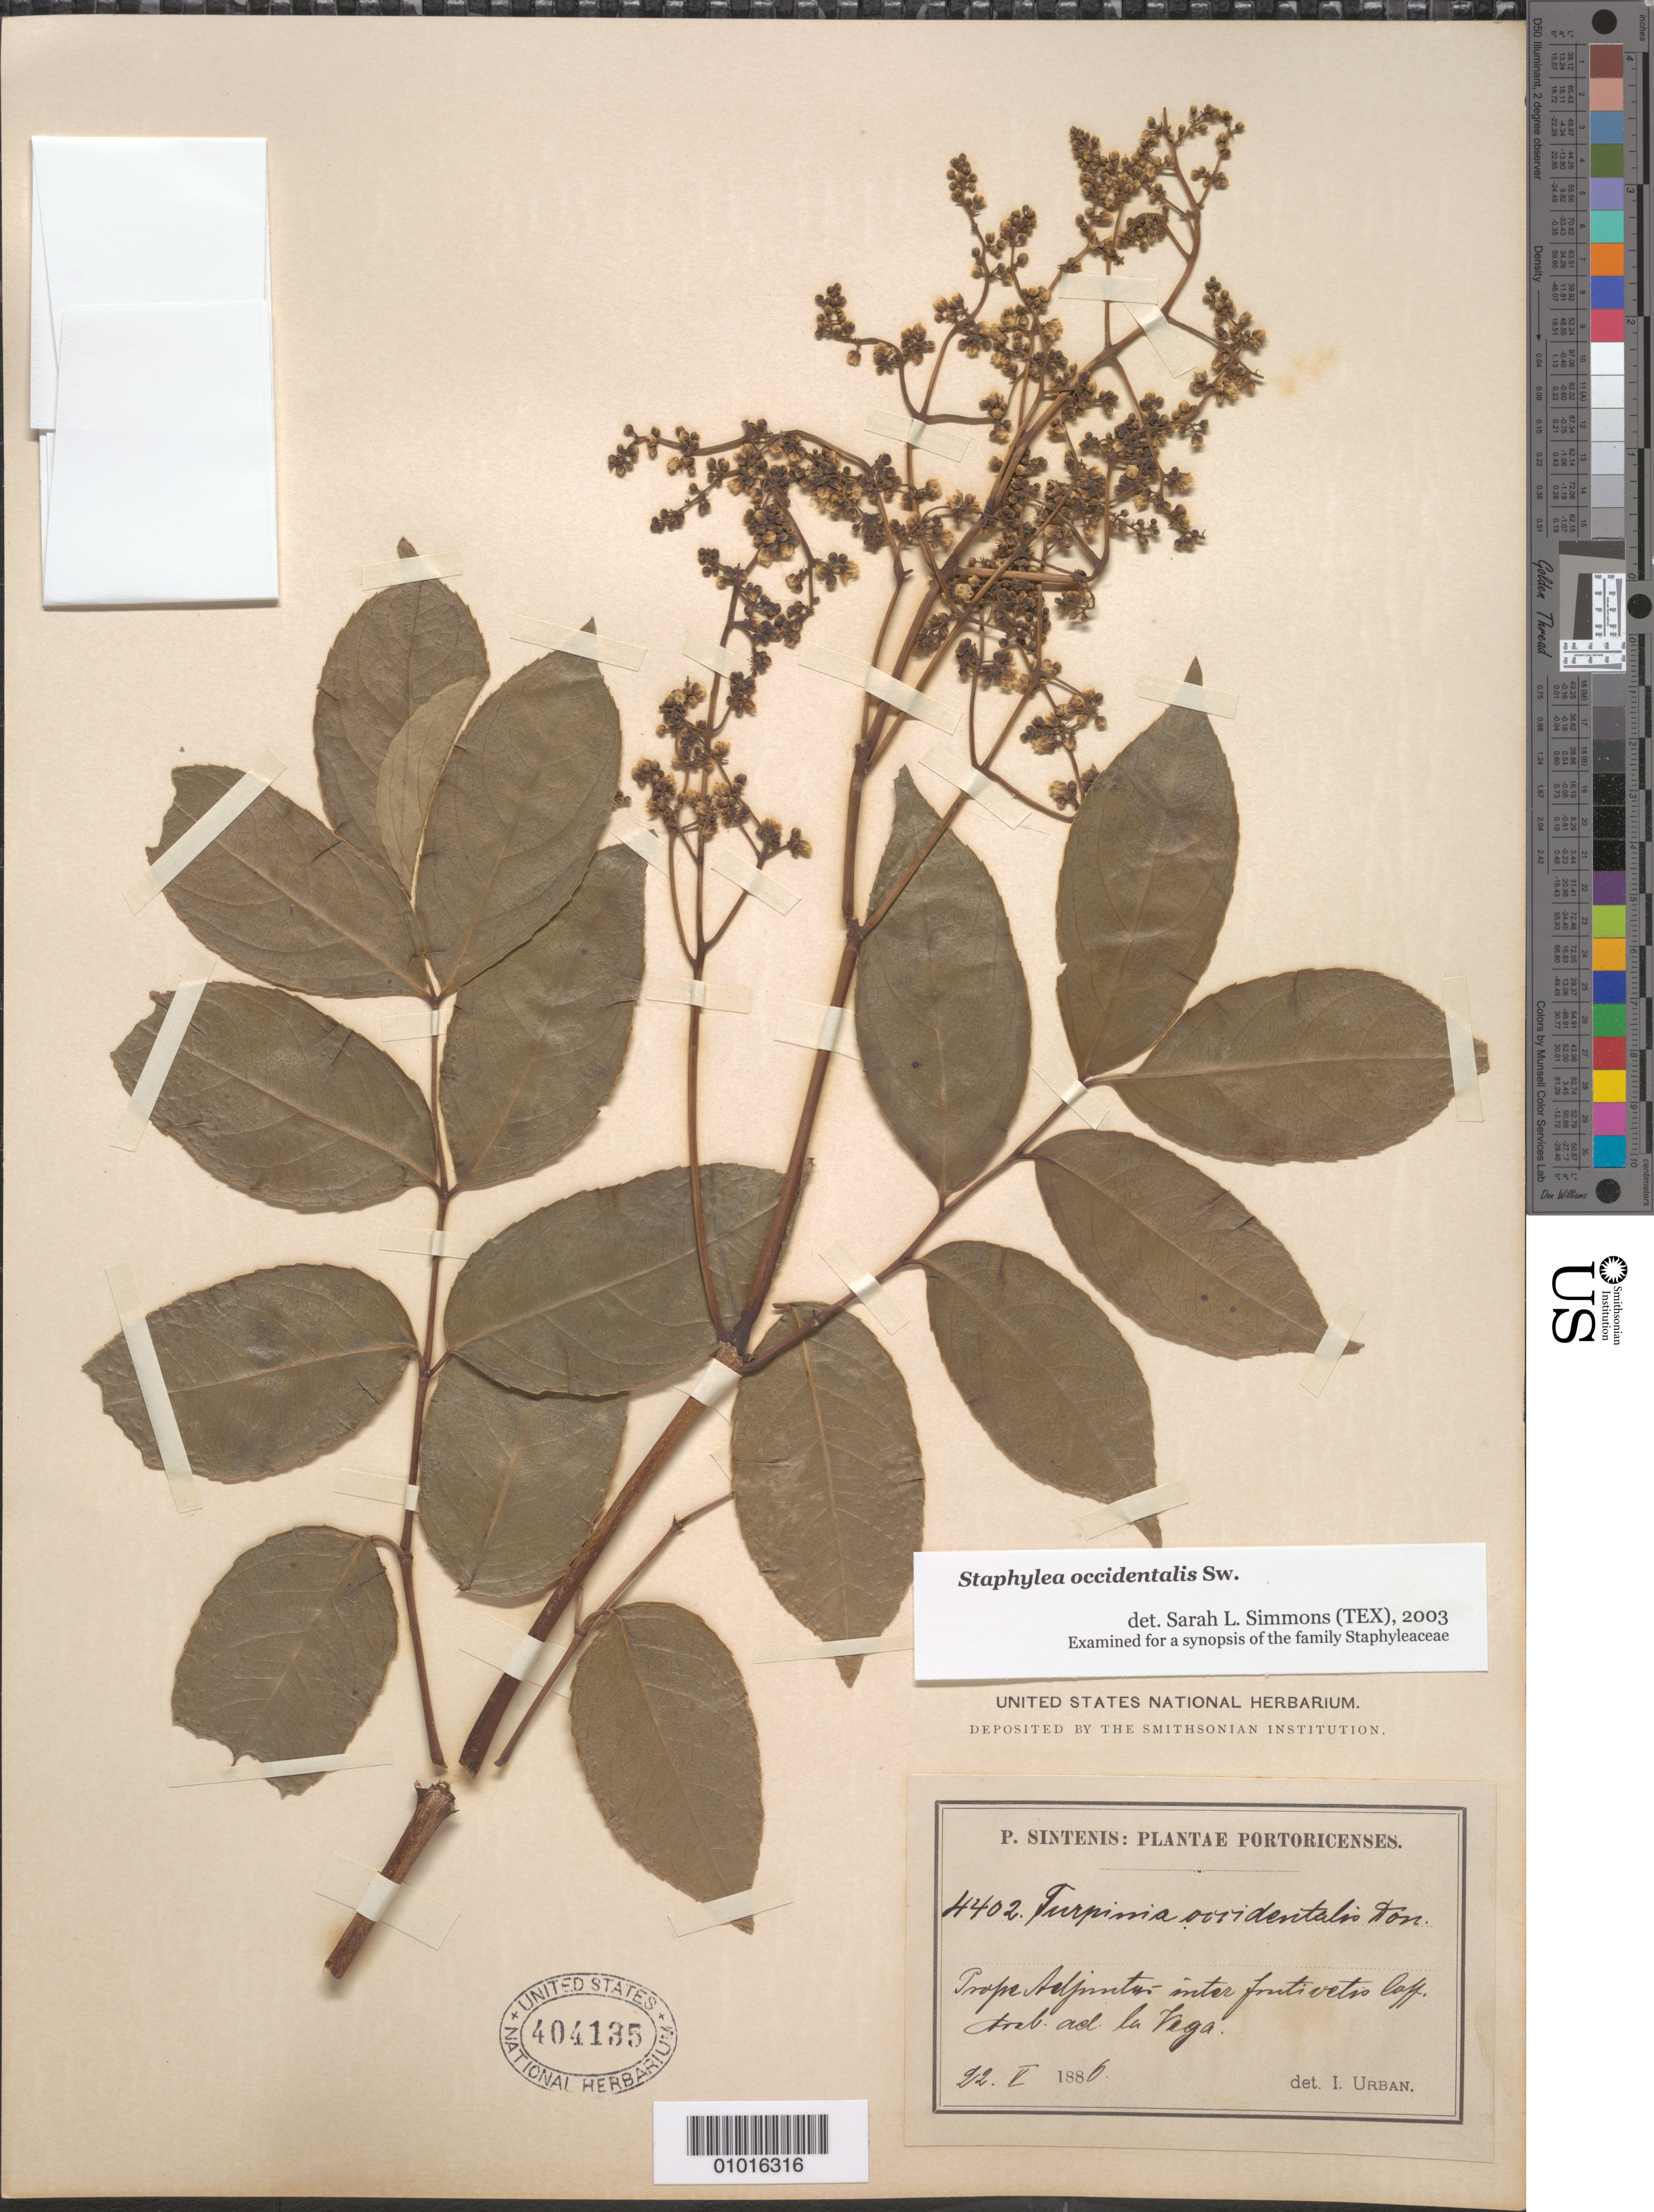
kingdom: Plantae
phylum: Tracheophyta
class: Magnoliopsida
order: Crossosomatales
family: Staphyleaceae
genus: Staphylea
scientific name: Staphylea occidentalis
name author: Sw.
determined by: Simmons, S. L.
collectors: P. Sintenis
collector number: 4402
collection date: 1886-05-22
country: Puerto Rico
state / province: Adjuntas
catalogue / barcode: US 404135